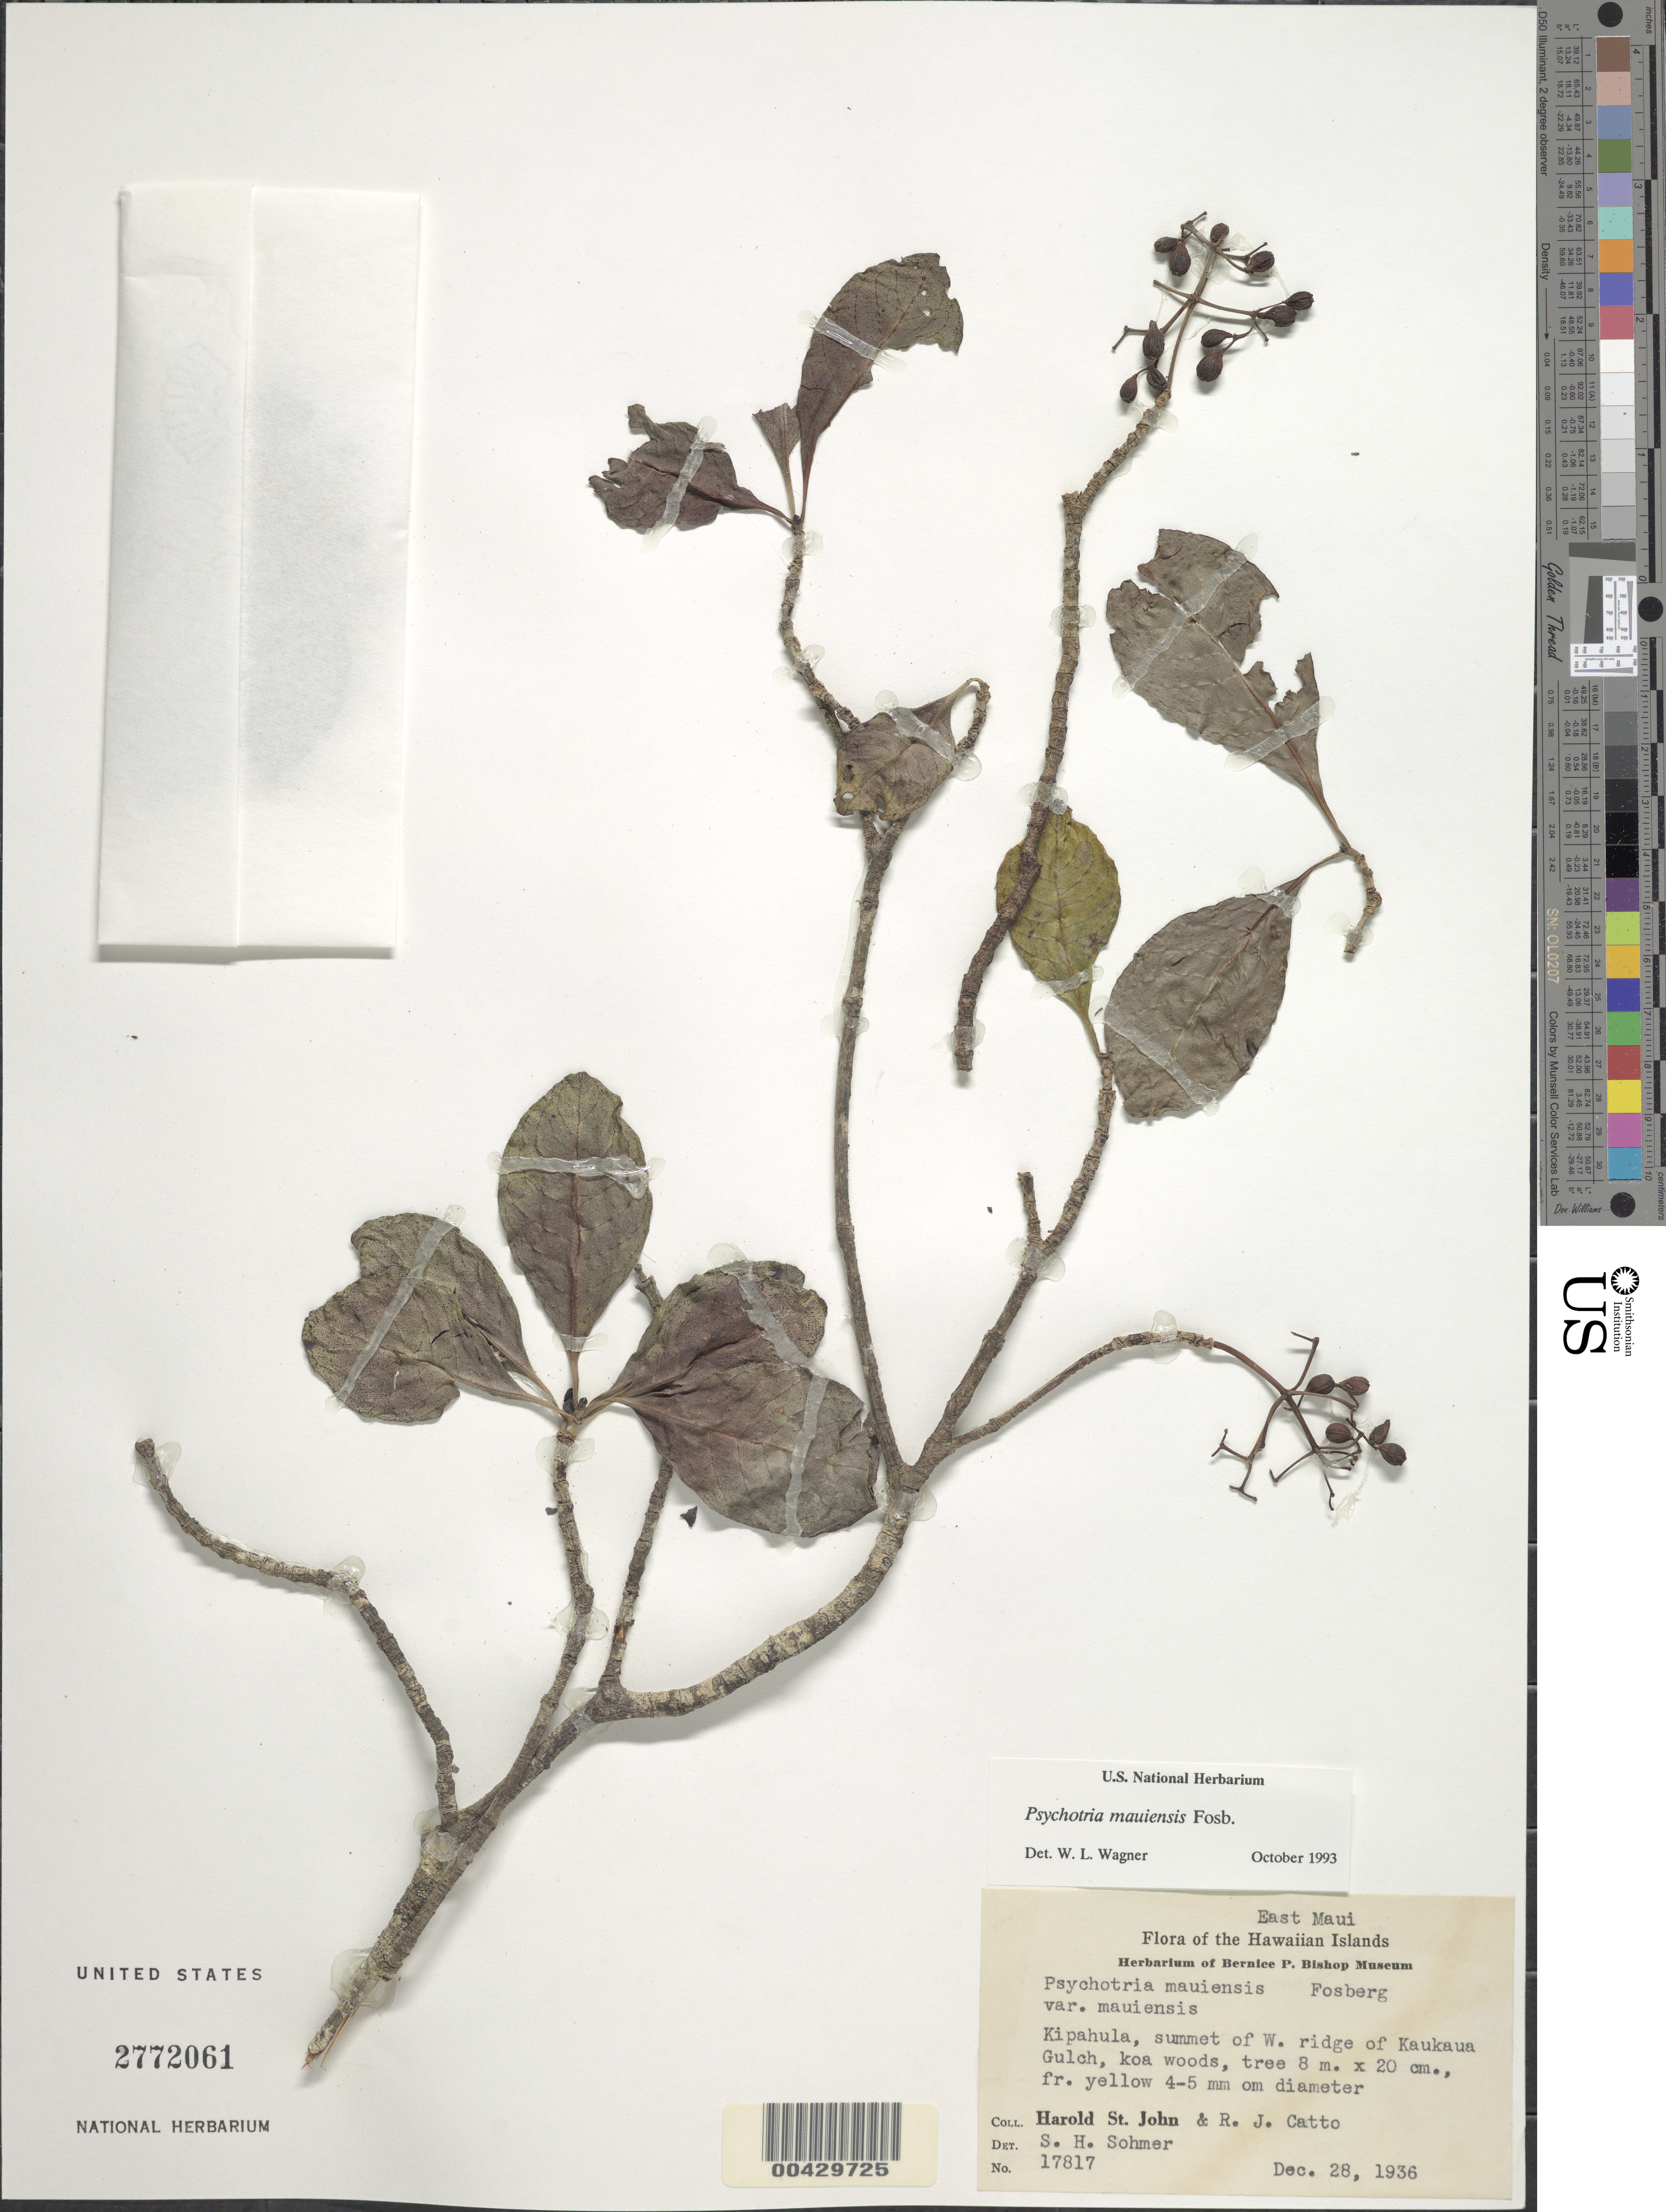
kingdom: Plantae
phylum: Tracheophyta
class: Magnoliopsida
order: Gentianales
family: Rubiaceae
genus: Psychotria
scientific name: Psychotria mauiensis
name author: Fosberg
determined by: Wagner, W. L., (BOT), Smithsonian Institution - National Museum of Natural History (UNITED STATES)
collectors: H. St. John & R. Catto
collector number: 17817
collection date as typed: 28 Dec 1936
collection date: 1936-12-28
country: United States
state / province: Hawaii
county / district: Maui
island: Maui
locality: Kipahula, summit of west ridge of Kaukaua Gulch, East Maui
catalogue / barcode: US 2772061